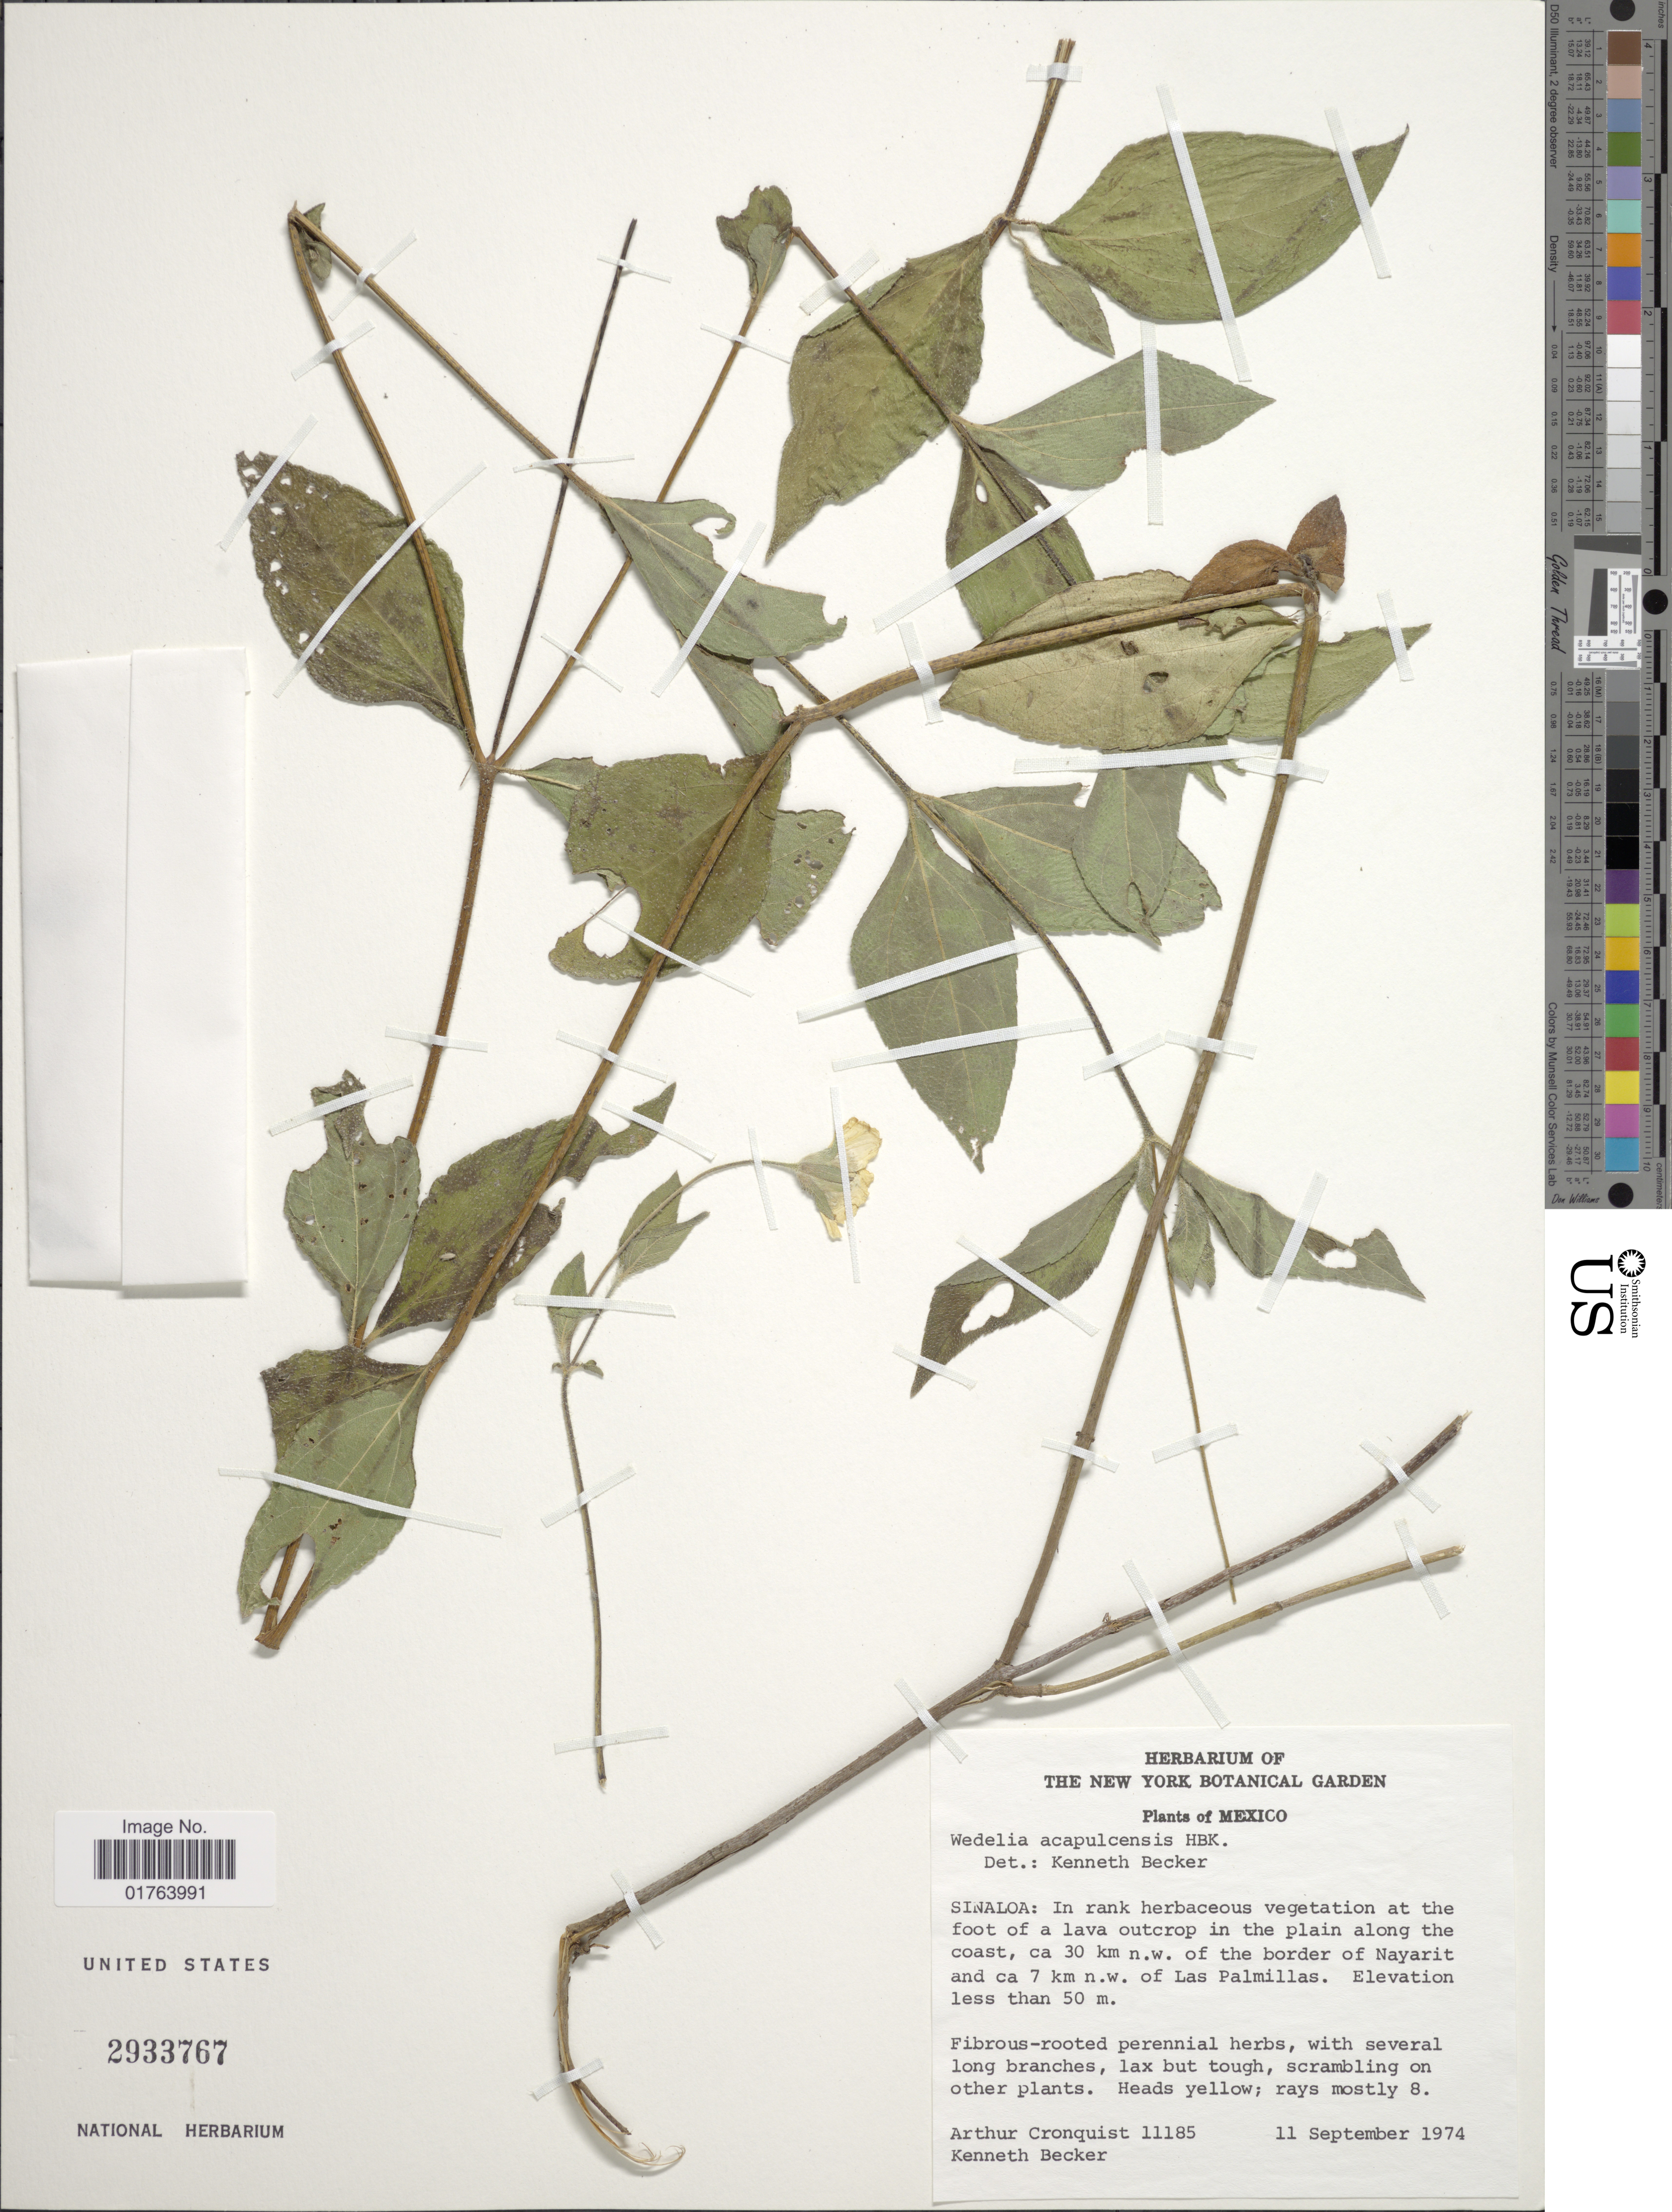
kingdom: Plantae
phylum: Tracheophyta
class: Magnoliopsida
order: Asterales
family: Asteraceae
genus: Wedelia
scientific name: Wedelia acapulcensis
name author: Kunth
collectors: A. J. Cronquist & K. M. Becker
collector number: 11185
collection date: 1974-09-11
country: Mexico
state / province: Sinaloa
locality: Ca. 30 km n.w. of the border of Nayarit and ca. 7 km n.w. of Las Palmillas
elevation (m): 50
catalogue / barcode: US 2933676